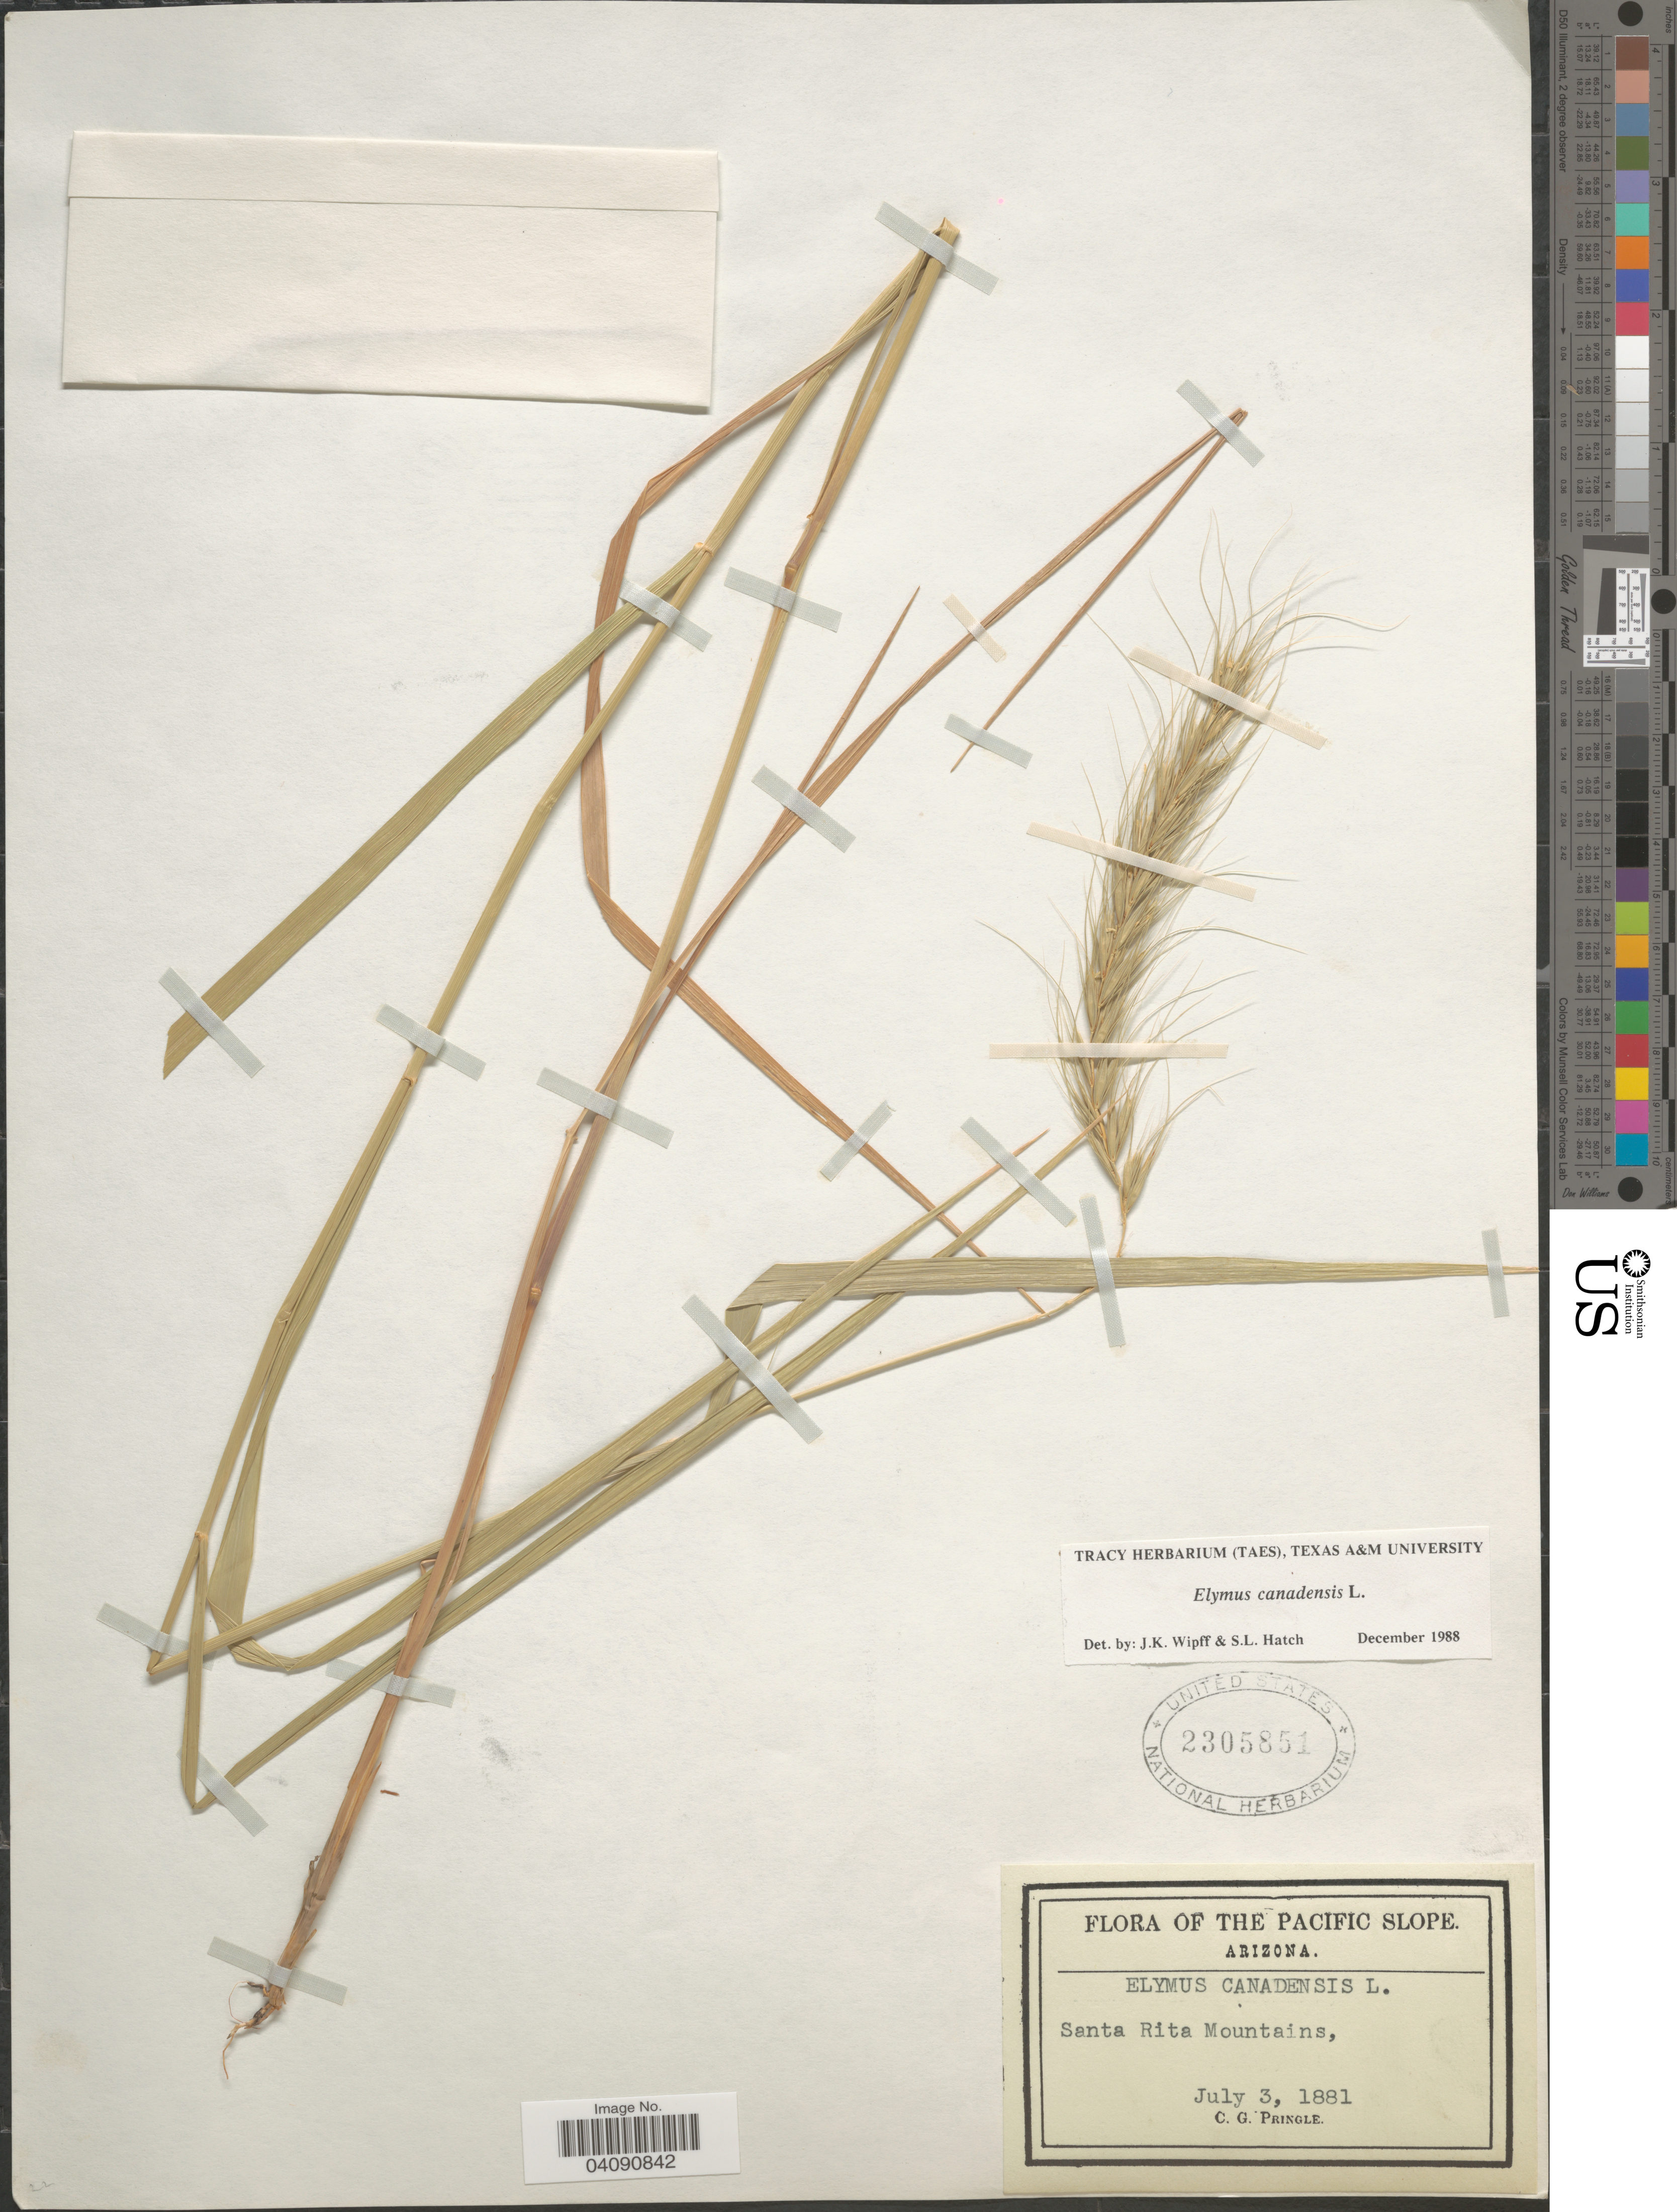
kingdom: Plantae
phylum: Tracheophyta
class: Liliopsida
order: Poales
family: Poaceae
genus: Elymus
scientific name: Elymus canadensis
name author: L.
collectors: C. G. Pringle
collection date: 1881-07-03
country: United States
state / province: Arizona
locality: The Pacific Slope. Santa Rita Mountains.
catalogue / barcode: US 2305851